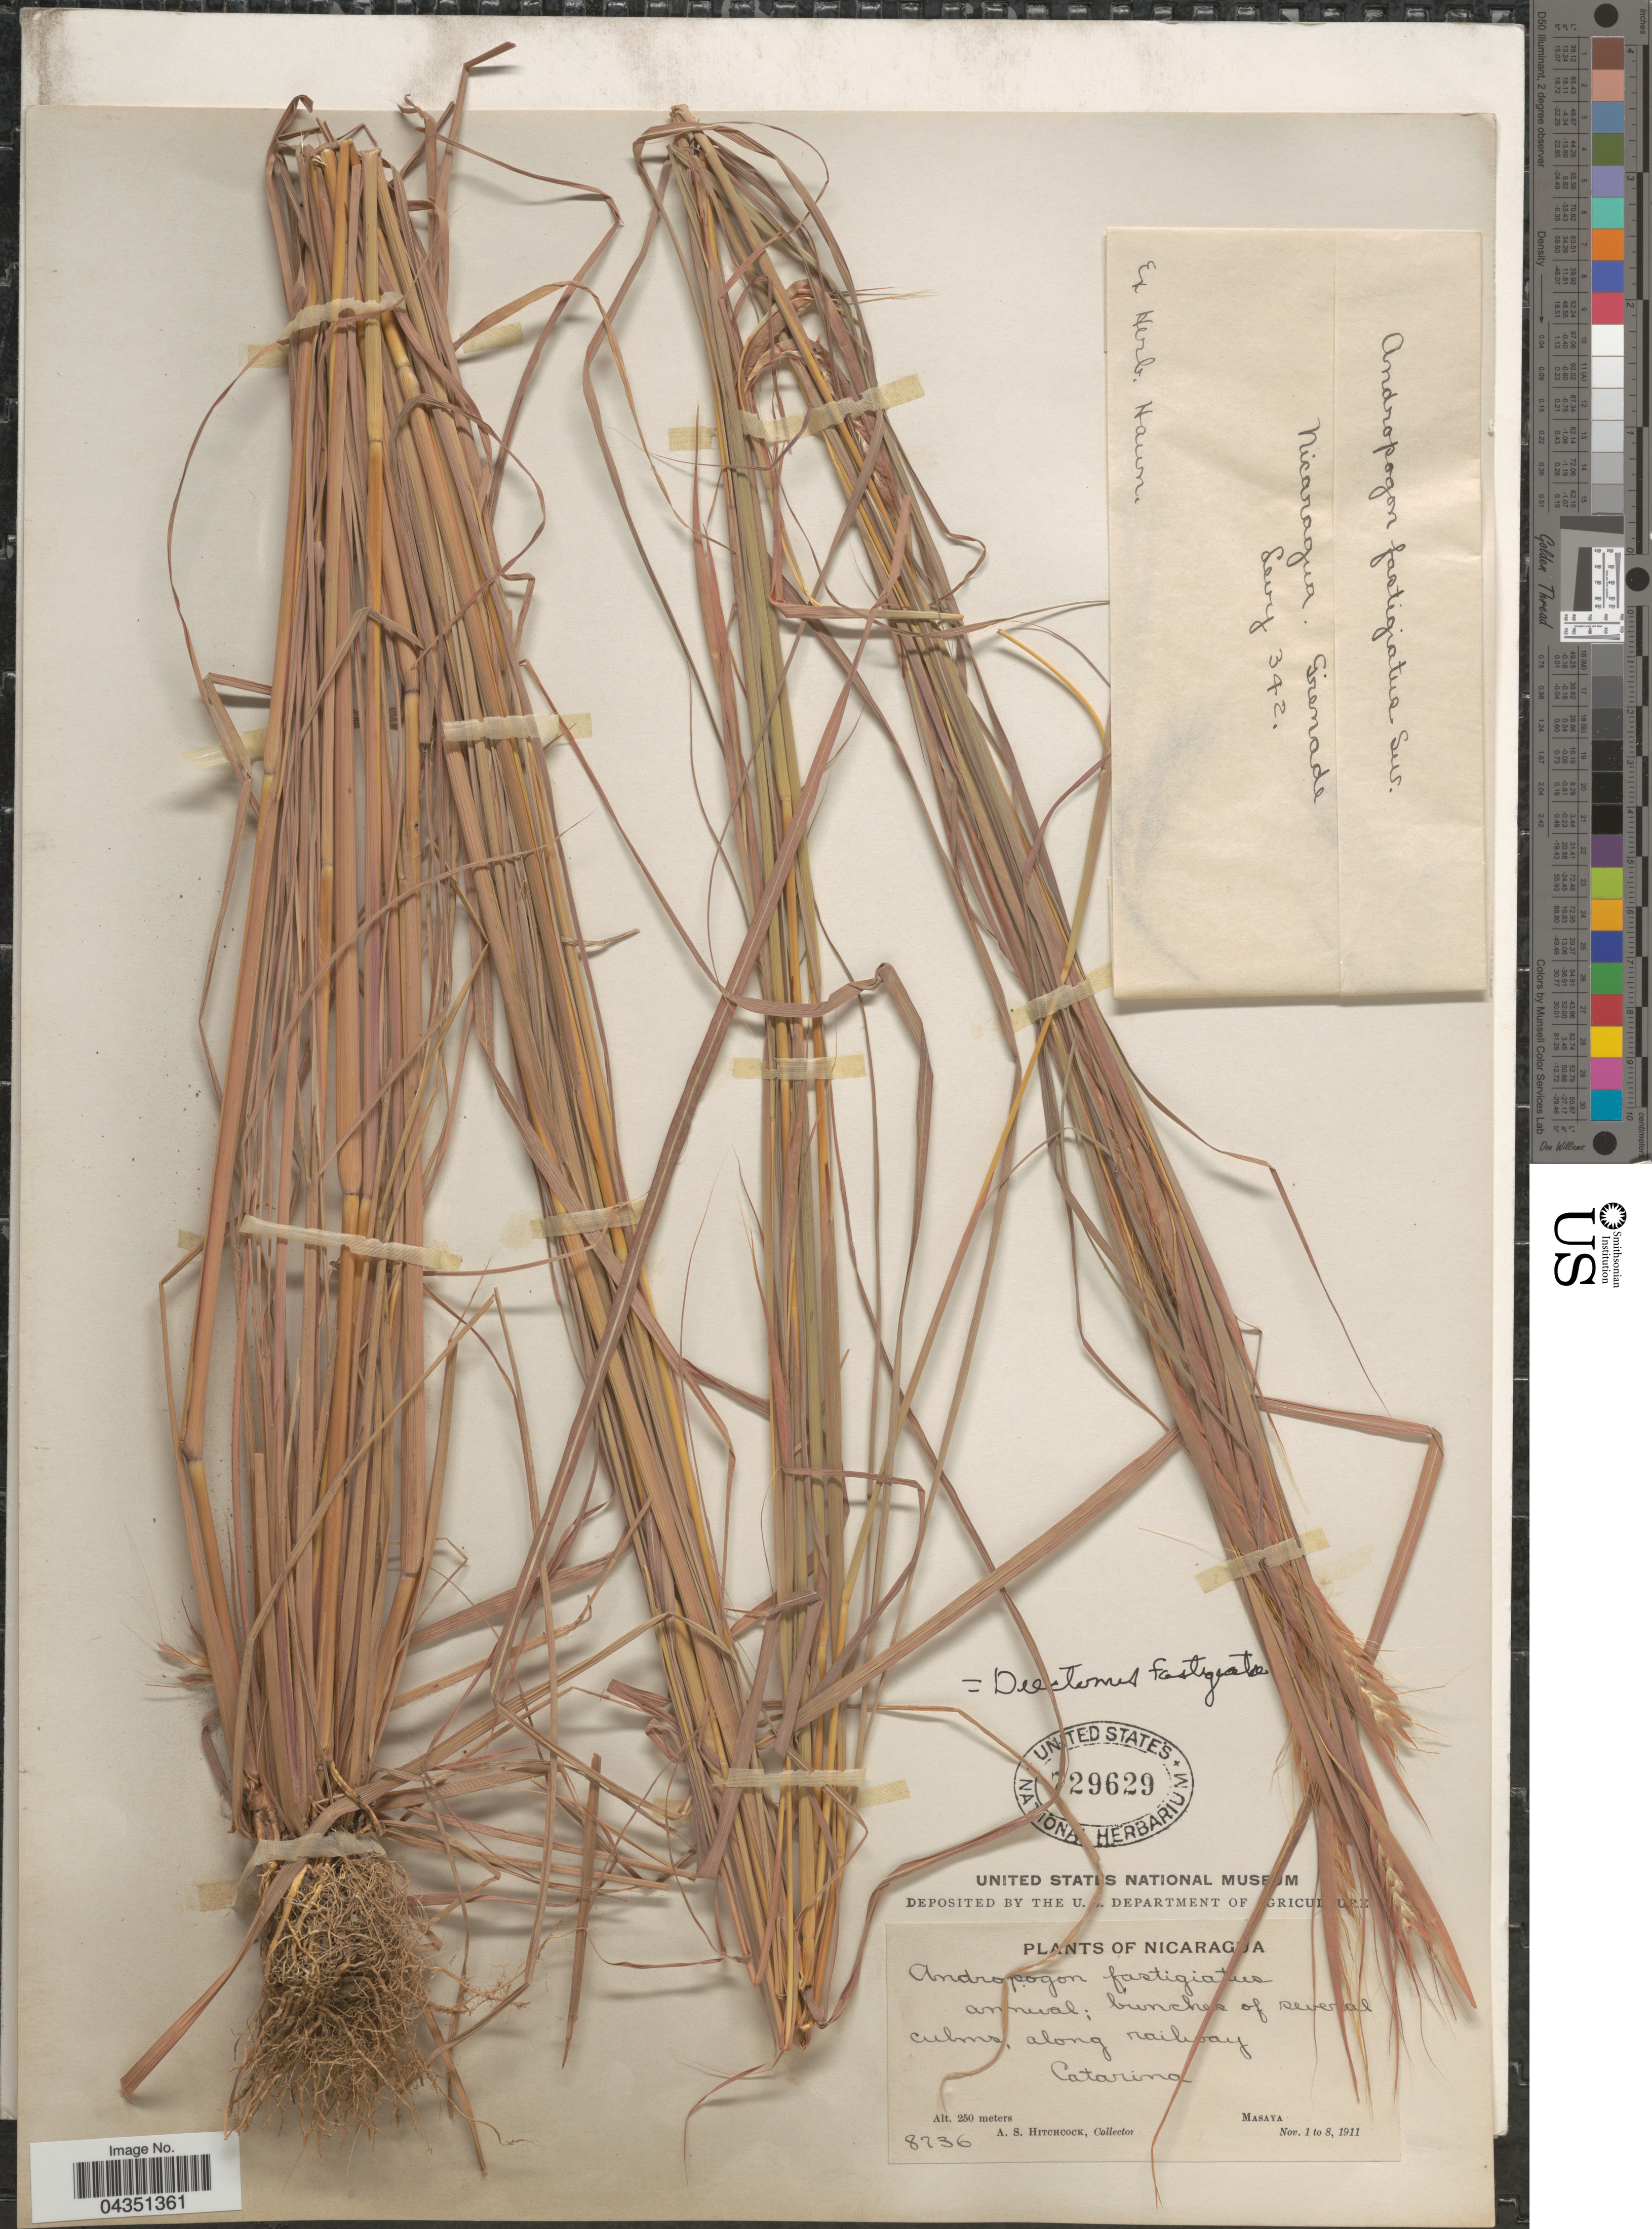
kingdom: Plantae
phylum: Tracheophyta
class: Liliopsida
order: Poales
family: Poaceae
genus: Diectomis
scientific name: Diectomis fastigiata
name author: (Sw.) P. Beauv.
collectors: A. S. Hitchcock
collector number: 8736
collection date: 1911-11-01/1911-11-08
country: Nicaragua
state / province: Masaya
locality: Along railway. Catarina.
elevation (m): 250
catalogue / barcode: US 729629